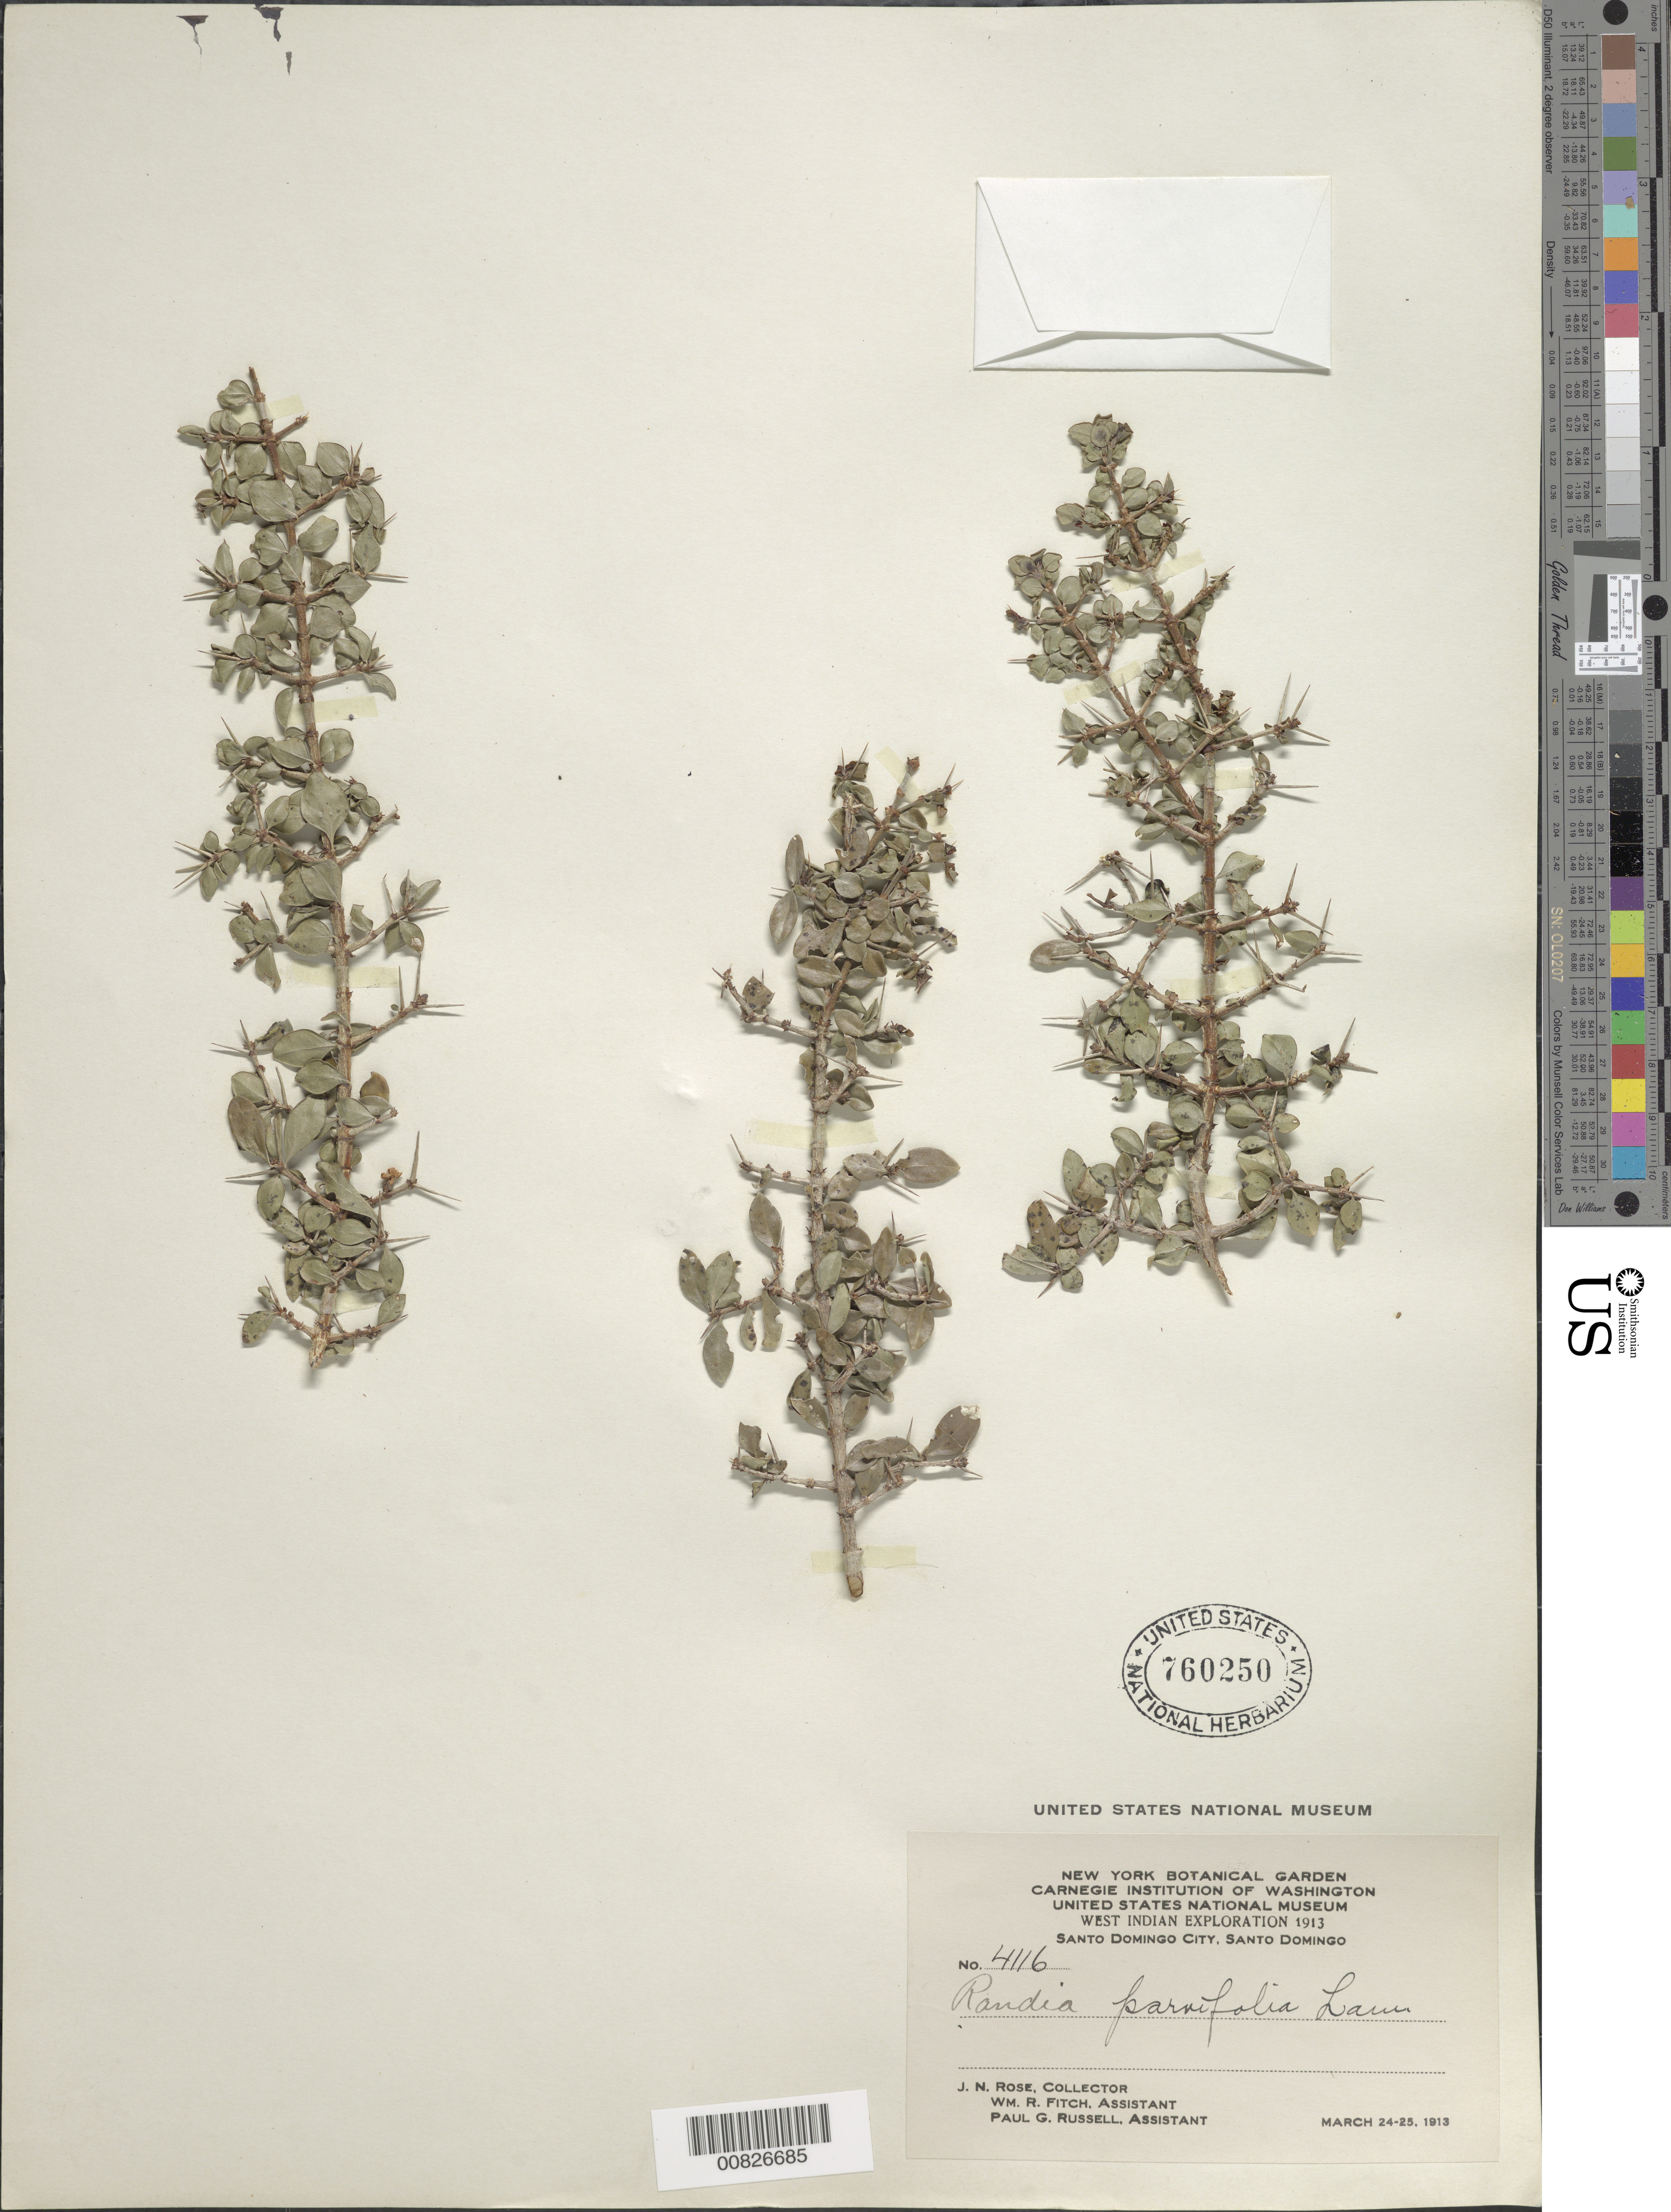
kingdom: Plantae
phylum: Tracheophyta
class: Magnoliopsida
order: Gentianales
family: Rubiaceae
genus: Randia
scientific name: Randia parvifolia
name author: Lam.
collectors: J. N. Rose, W. R. Fitch & P. G. Russell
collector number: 4116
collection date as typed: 24 Mar 1913 to 25 Mar 1913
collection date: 1913-03-24/1913-03-25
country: Dominican Republic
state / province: Distrito Nacional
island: Hispaniola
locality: Santo Domingo City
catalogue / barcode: US 760250